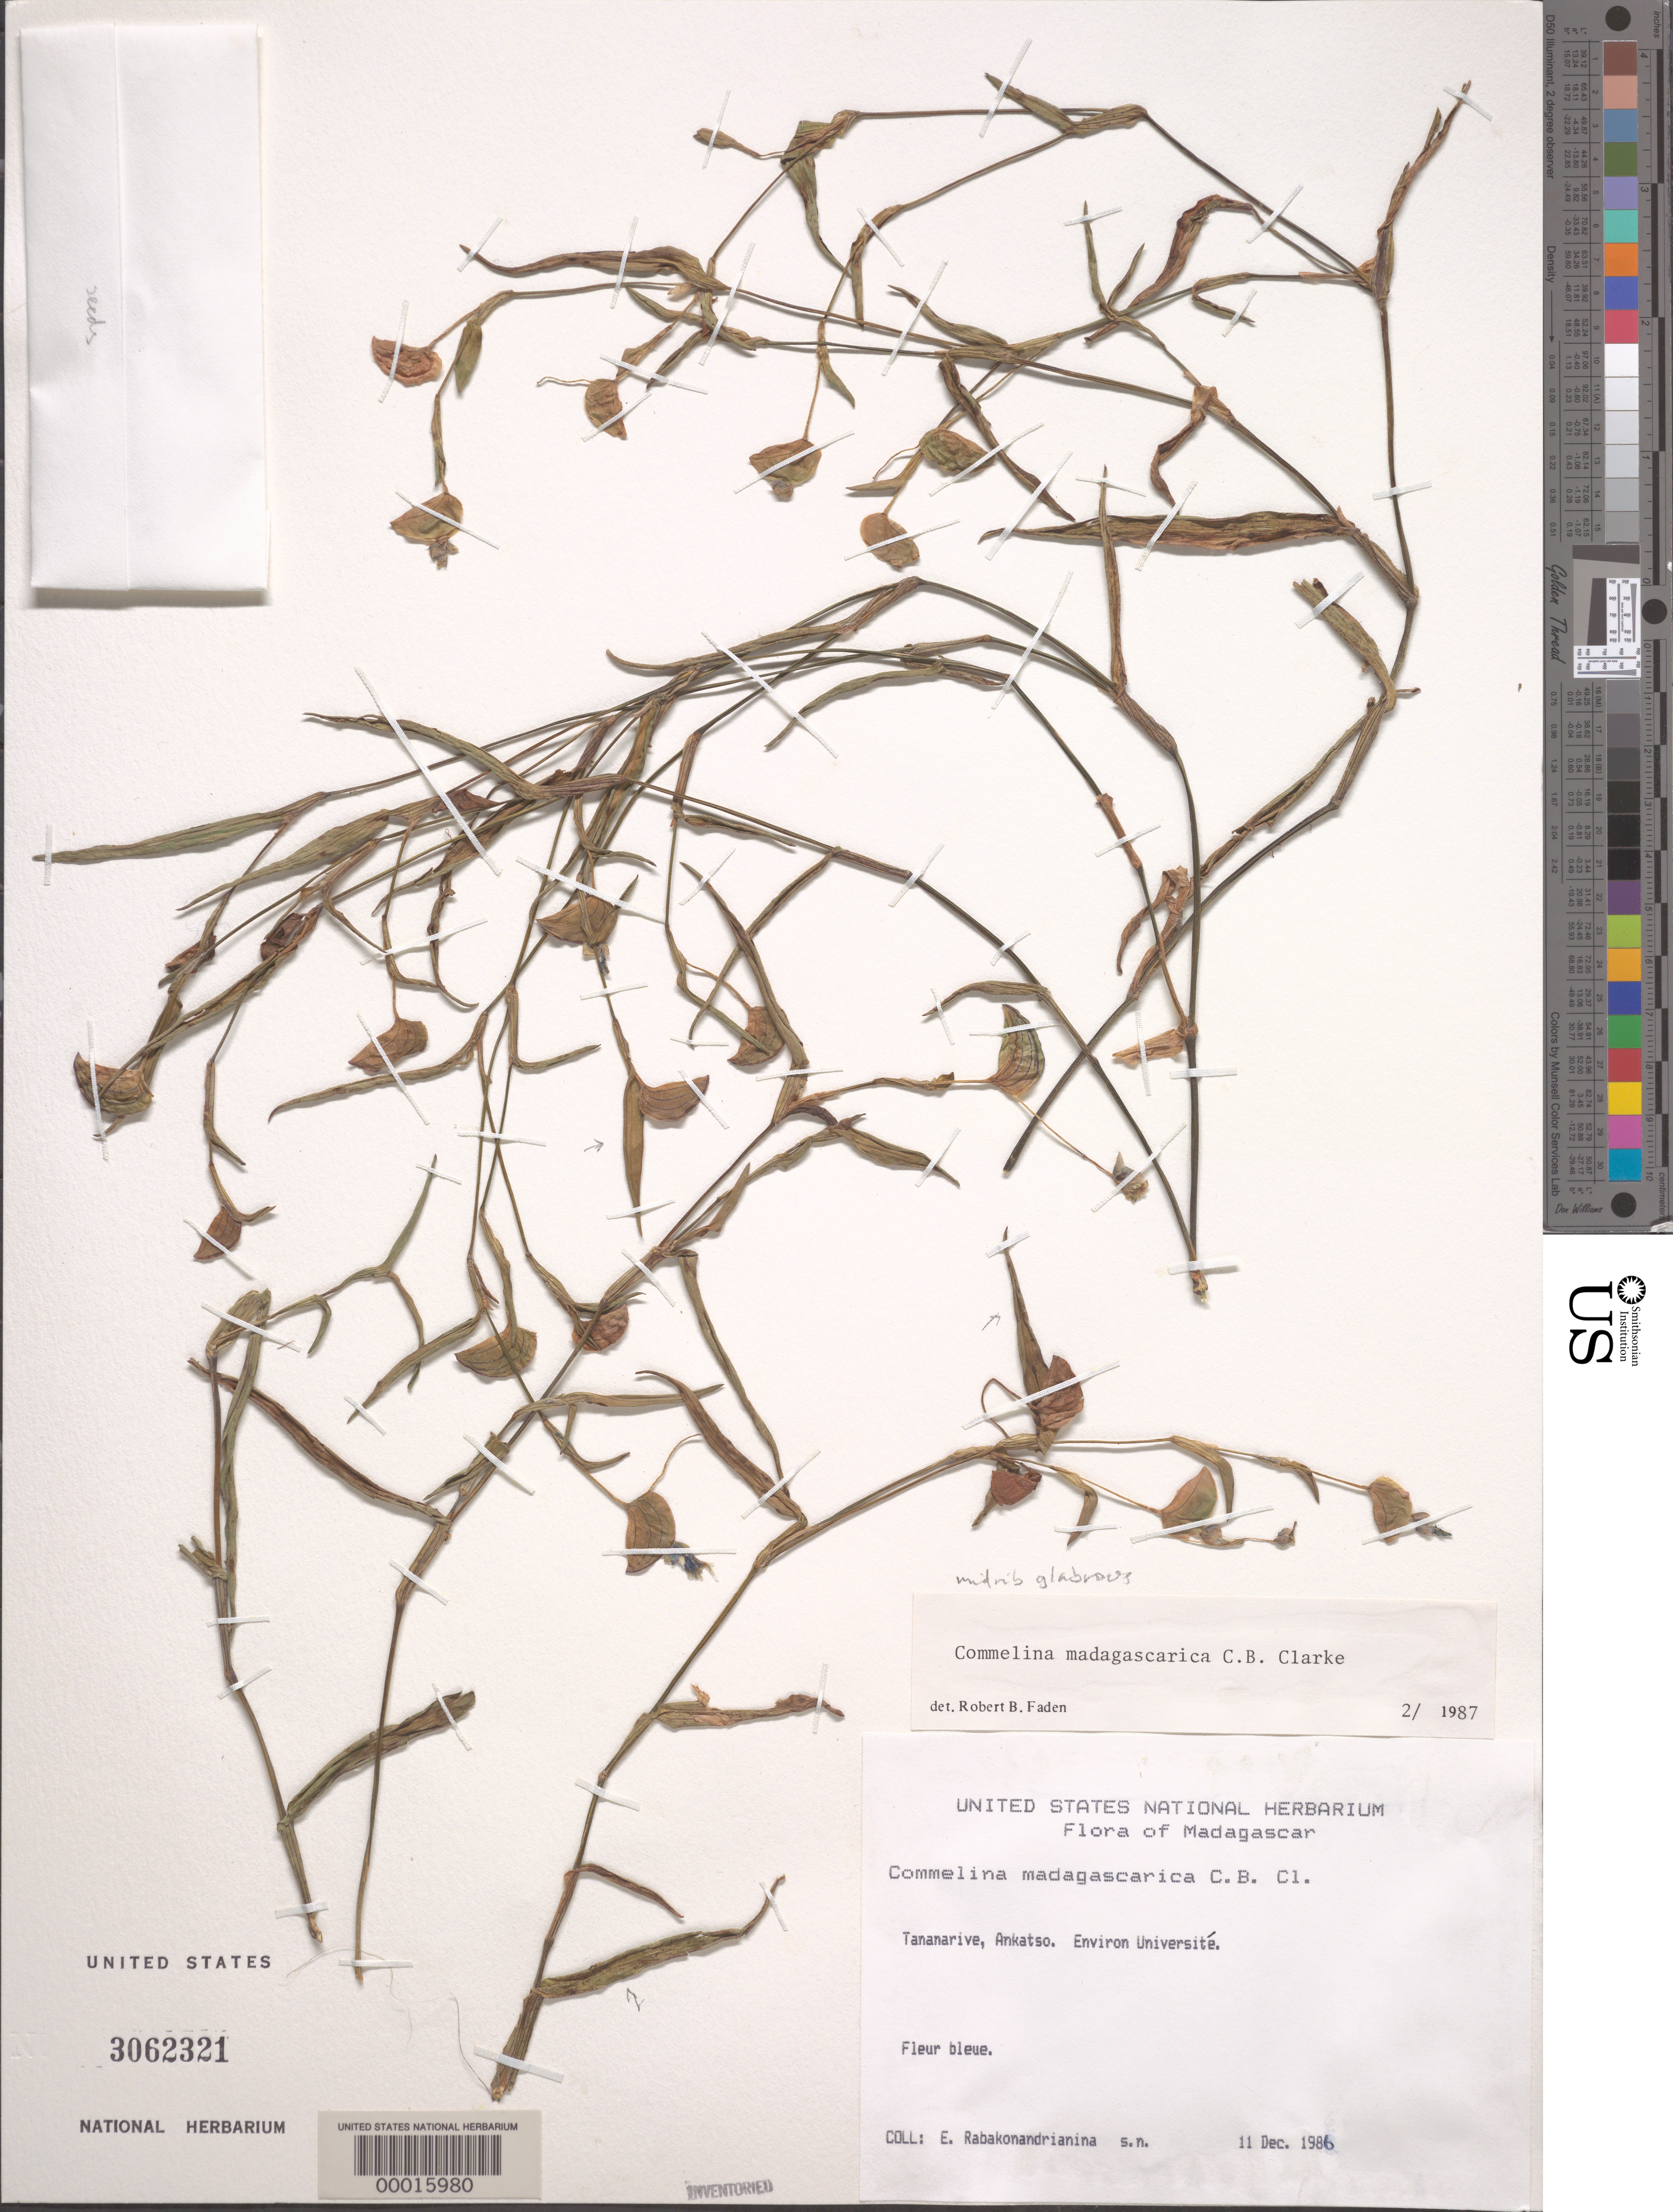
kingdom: Plantae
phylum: Tracheophyta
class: Liliopsida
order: Commelinales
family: Commelinaceae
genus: Commelina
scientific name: Commelina madagascarica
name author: C.B. Clarke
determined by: Faden, Robert B., (US), Smithsonian Institution - National Museum of Natural History (UNITED STATES)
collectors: E. Rabakonandrianina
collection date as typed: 11 Dec 1986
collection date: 1986-12-11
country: Madagascar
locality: Tananrive, ankatso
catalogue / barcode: US 3062321